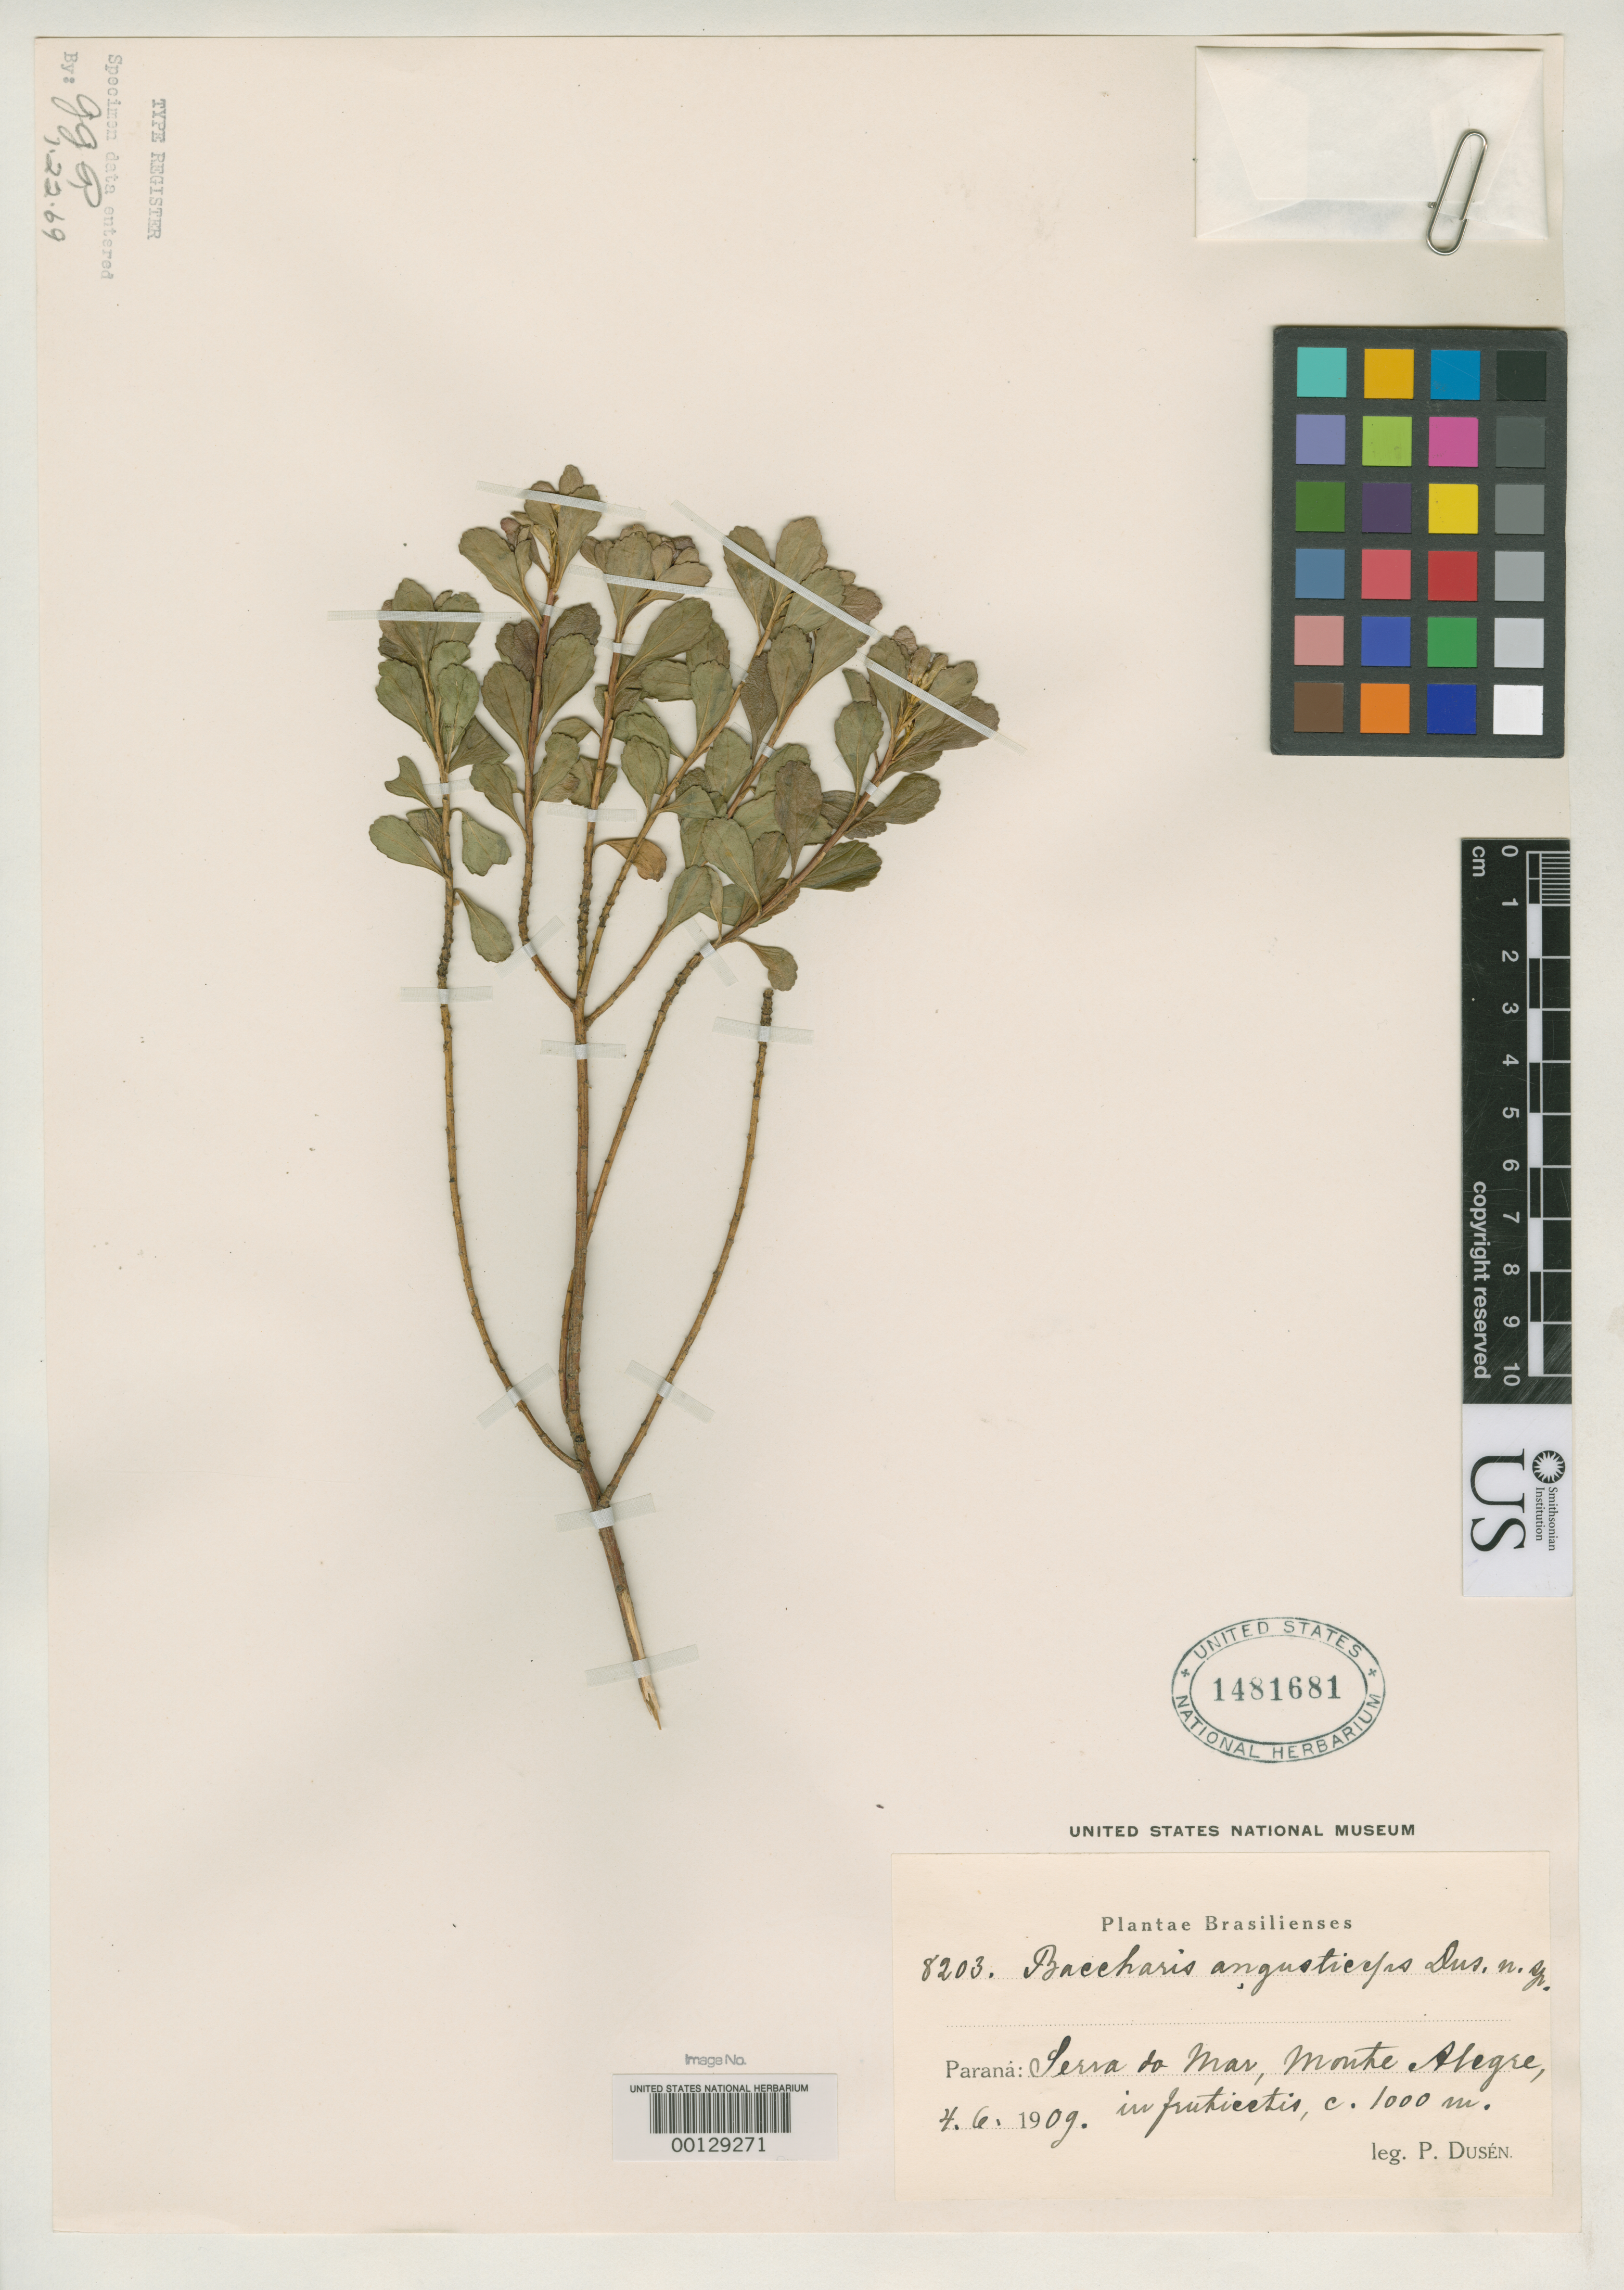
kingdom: Plantae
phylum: Tracheophyta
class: Magnoliopsida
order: Asterales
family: Asteraceae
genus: Baccharis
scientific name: Baccharis angusticeps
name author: Dusén ex Malme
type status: Isosyntype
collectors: P. Dusén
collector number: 8203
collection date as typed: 04 Jun 1909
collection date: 1909-06-04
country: Brazil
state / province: Paraná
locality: Mt. Alegre.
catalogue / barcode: US 1481681